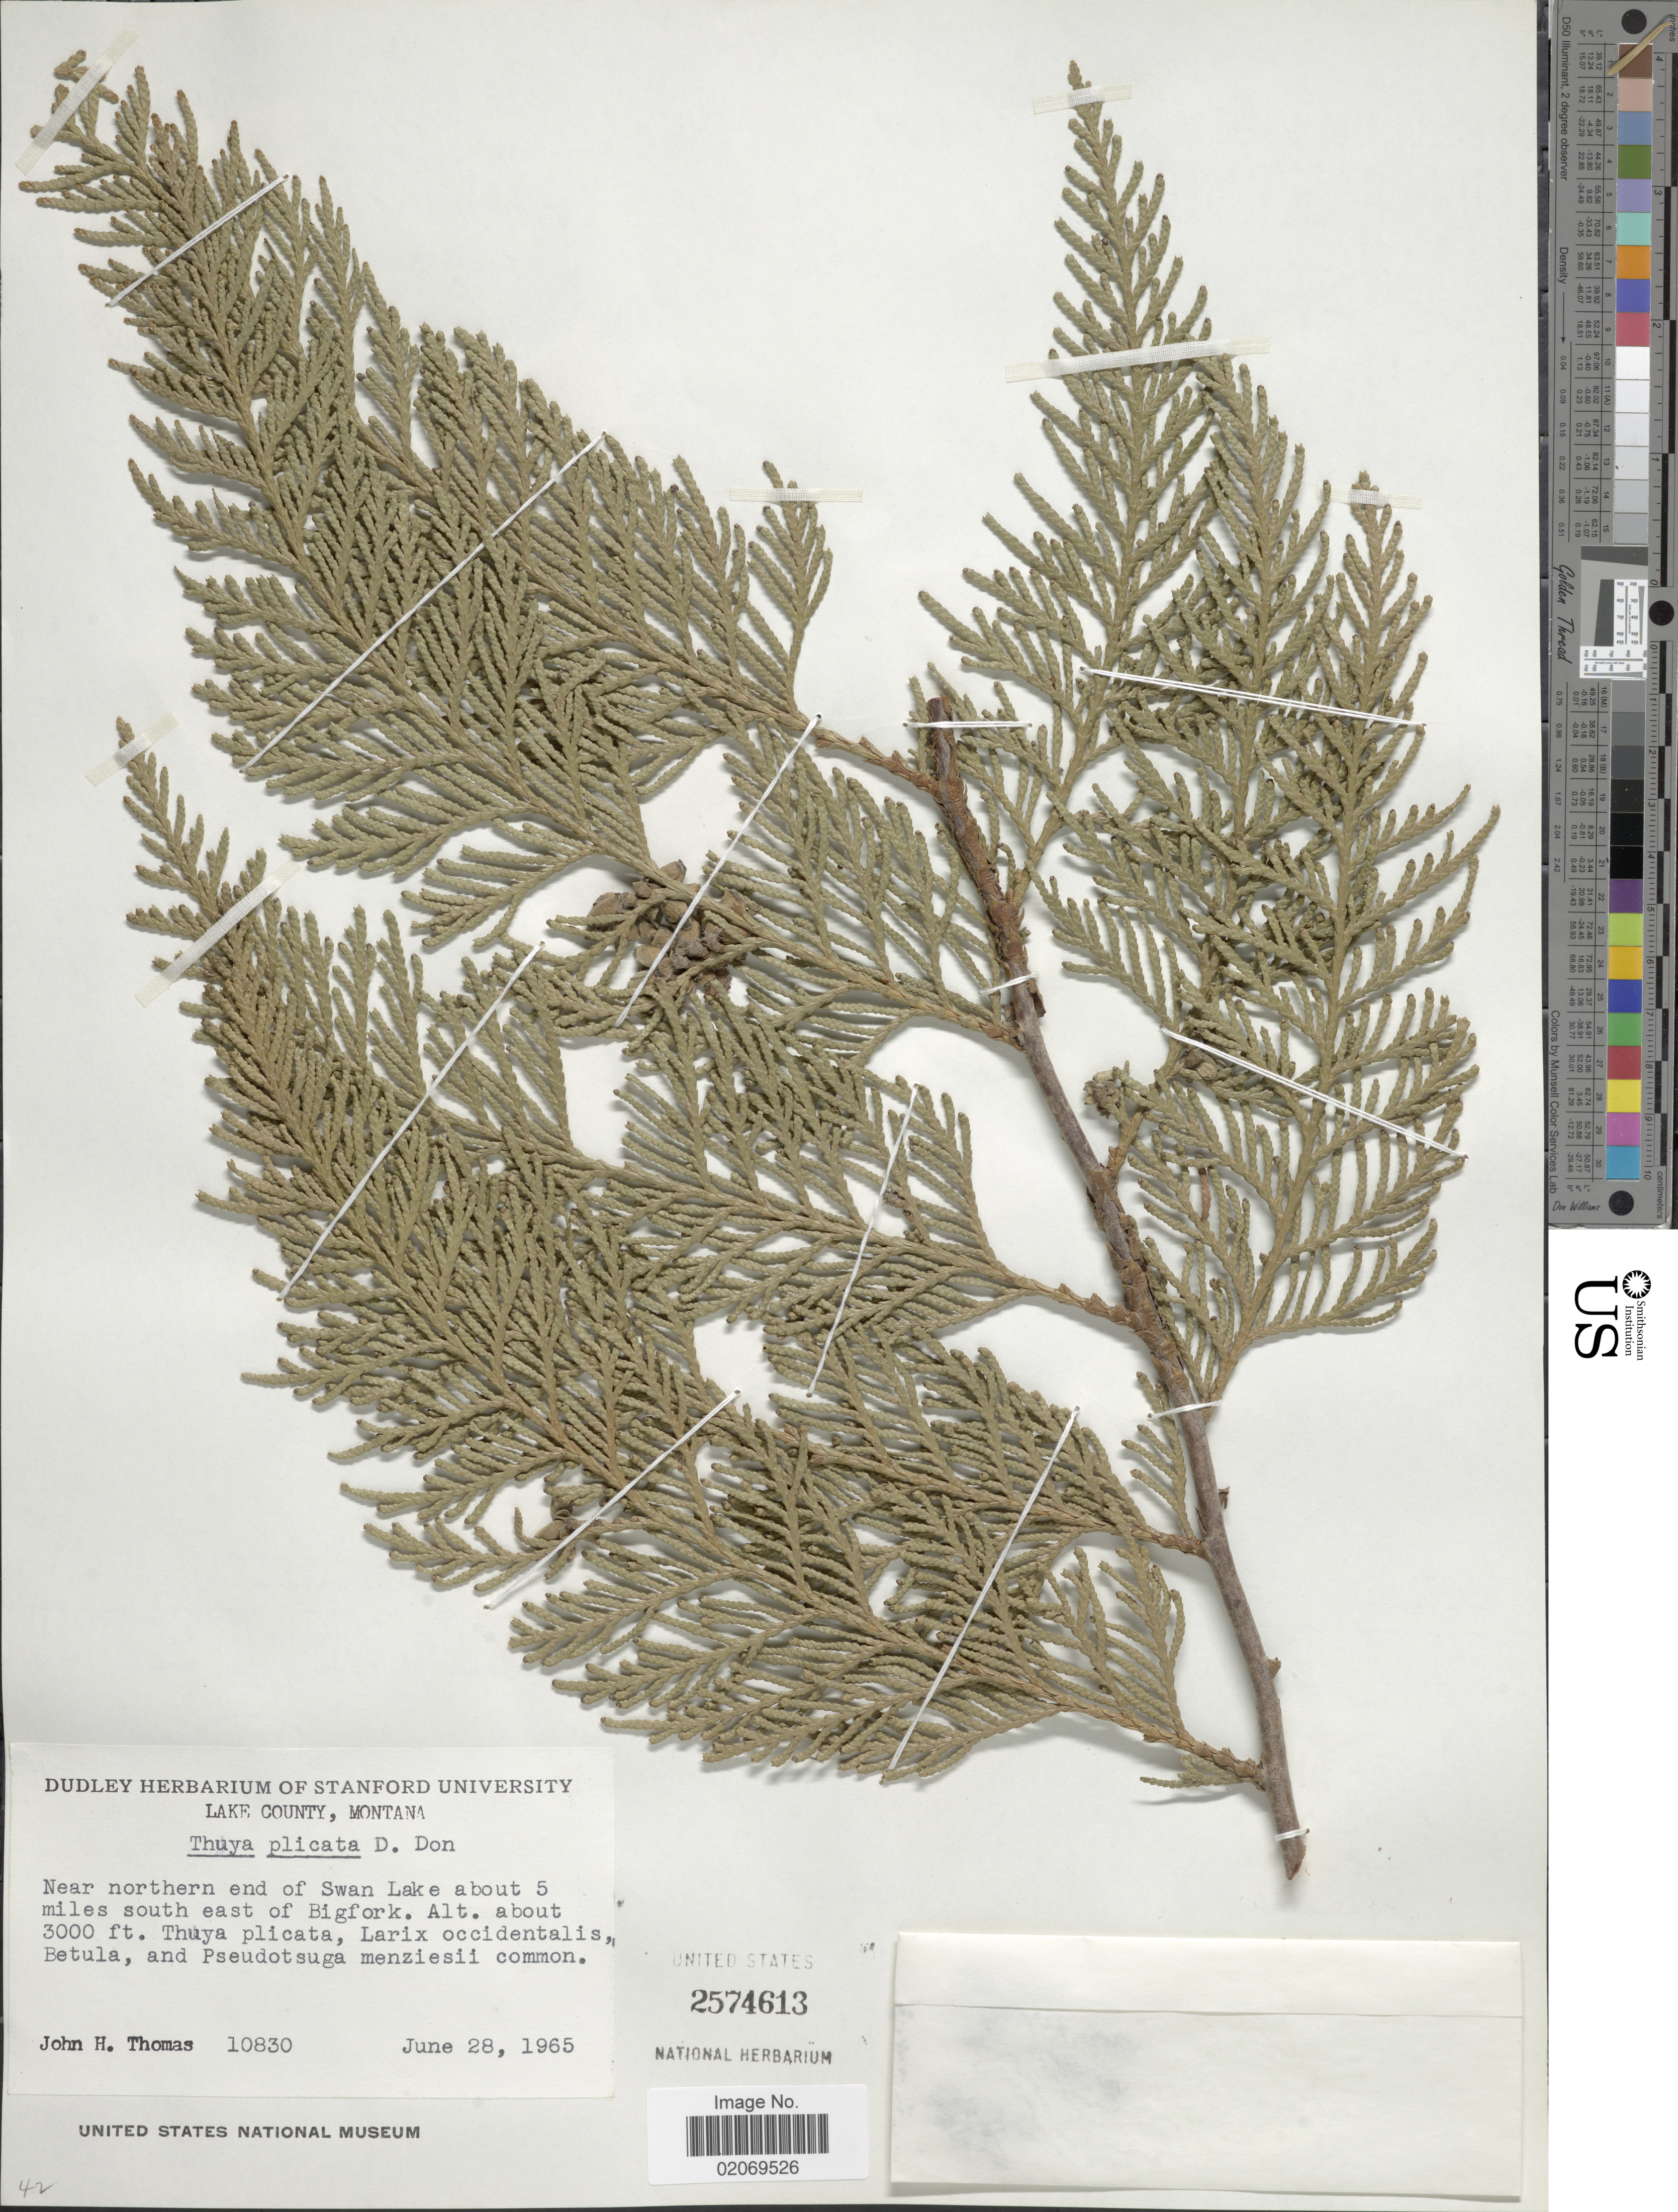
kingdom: Plantae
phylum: Tracheophyta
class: Pinopsida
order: Pinales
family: Cupressaceae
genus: Thuja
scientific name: Thuja plicata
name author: Donn & D. Don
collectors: J. H. Thomas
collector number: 10830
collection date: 1965-06-28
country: United States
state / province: Montana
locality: Lake County, Near northern end of Swan Lake about 5 miles south east of Bigfork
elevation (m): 914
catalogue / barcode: US 2574613